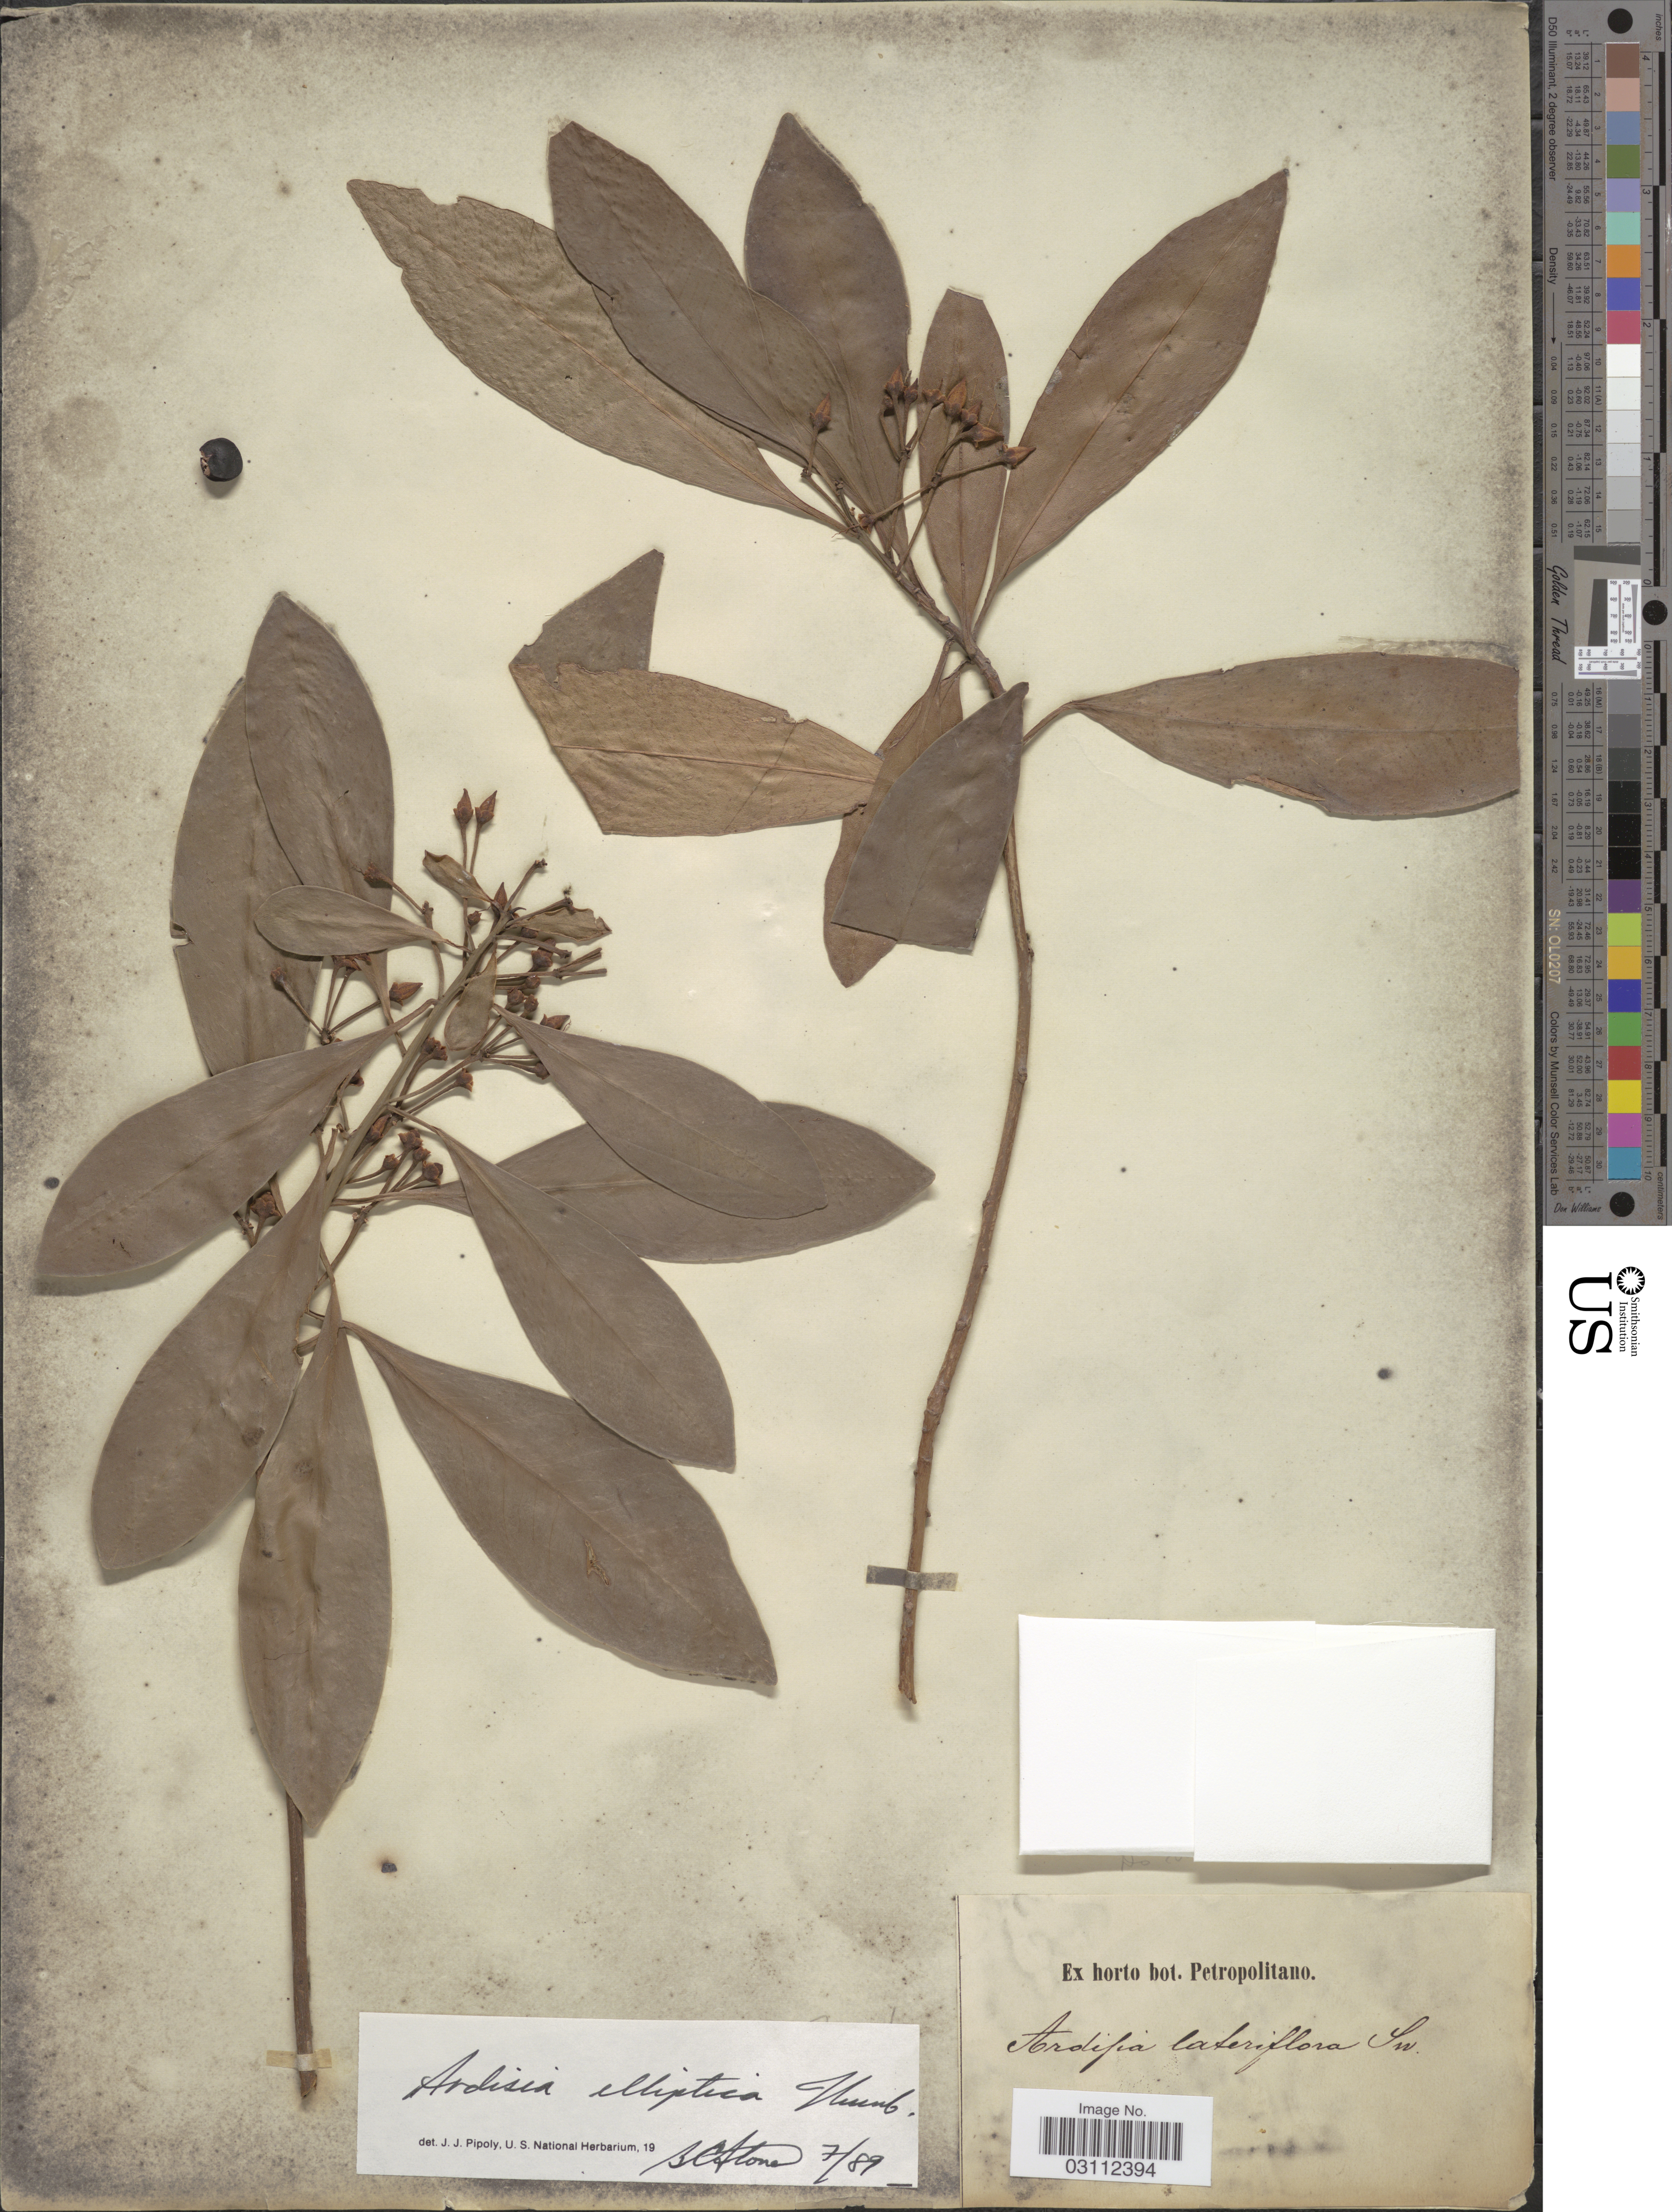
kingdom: Plantae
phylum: Tracheophyta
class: Magnoliopsida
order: Ericales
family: Primulaceae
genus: Ardisia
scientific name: Ardisia elliptica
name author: Thunb.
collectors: ex Horto Bot. Petropolitano